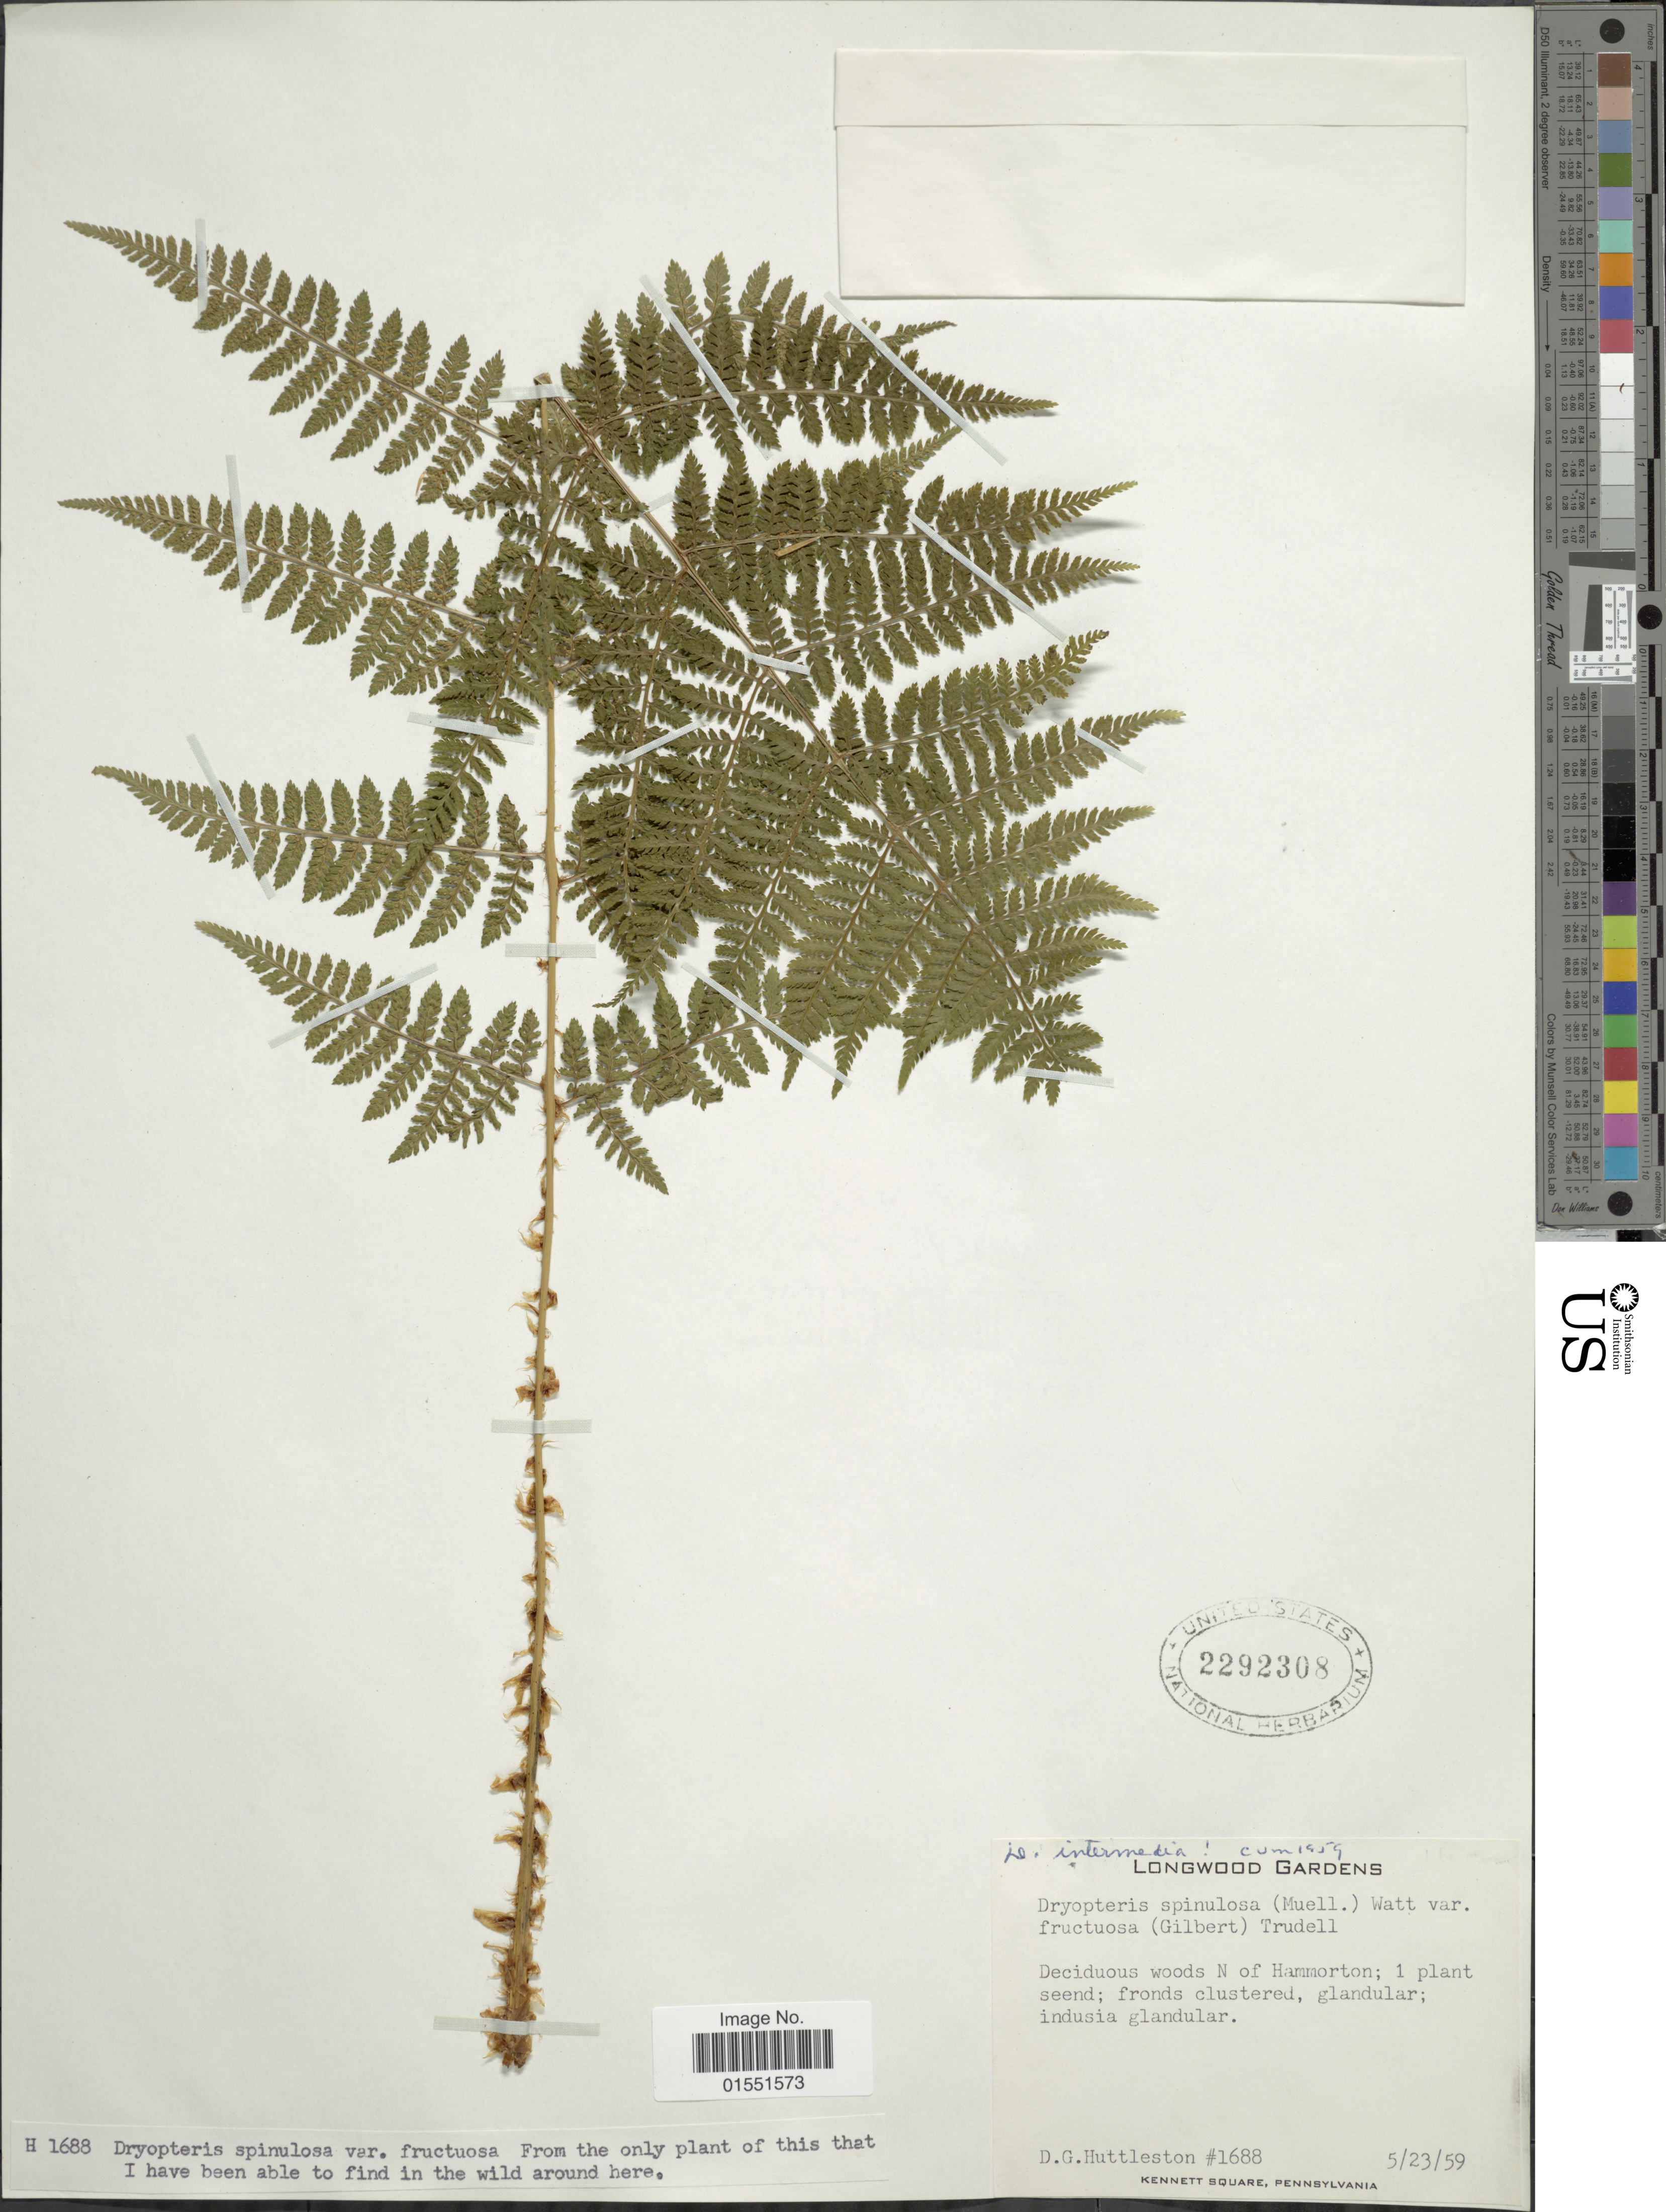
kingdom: Plantae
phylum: Tracheophyta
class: Polypodiopsida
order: Polypodiales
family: Dryopteridaceae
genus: Dryopteris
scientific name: Dryopteris intermedia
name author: (Muhl.) A. Gray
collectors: D. G. Huttleston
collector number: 1688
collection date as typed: Transcribed d/m/y: 23/5/59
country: United States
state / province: Pennsylvania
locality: Longwood Gardens. Deciduos woods N of Hammorton. Kennett Square, Pennsylvania [unsure placement]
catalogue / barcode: US 2292308